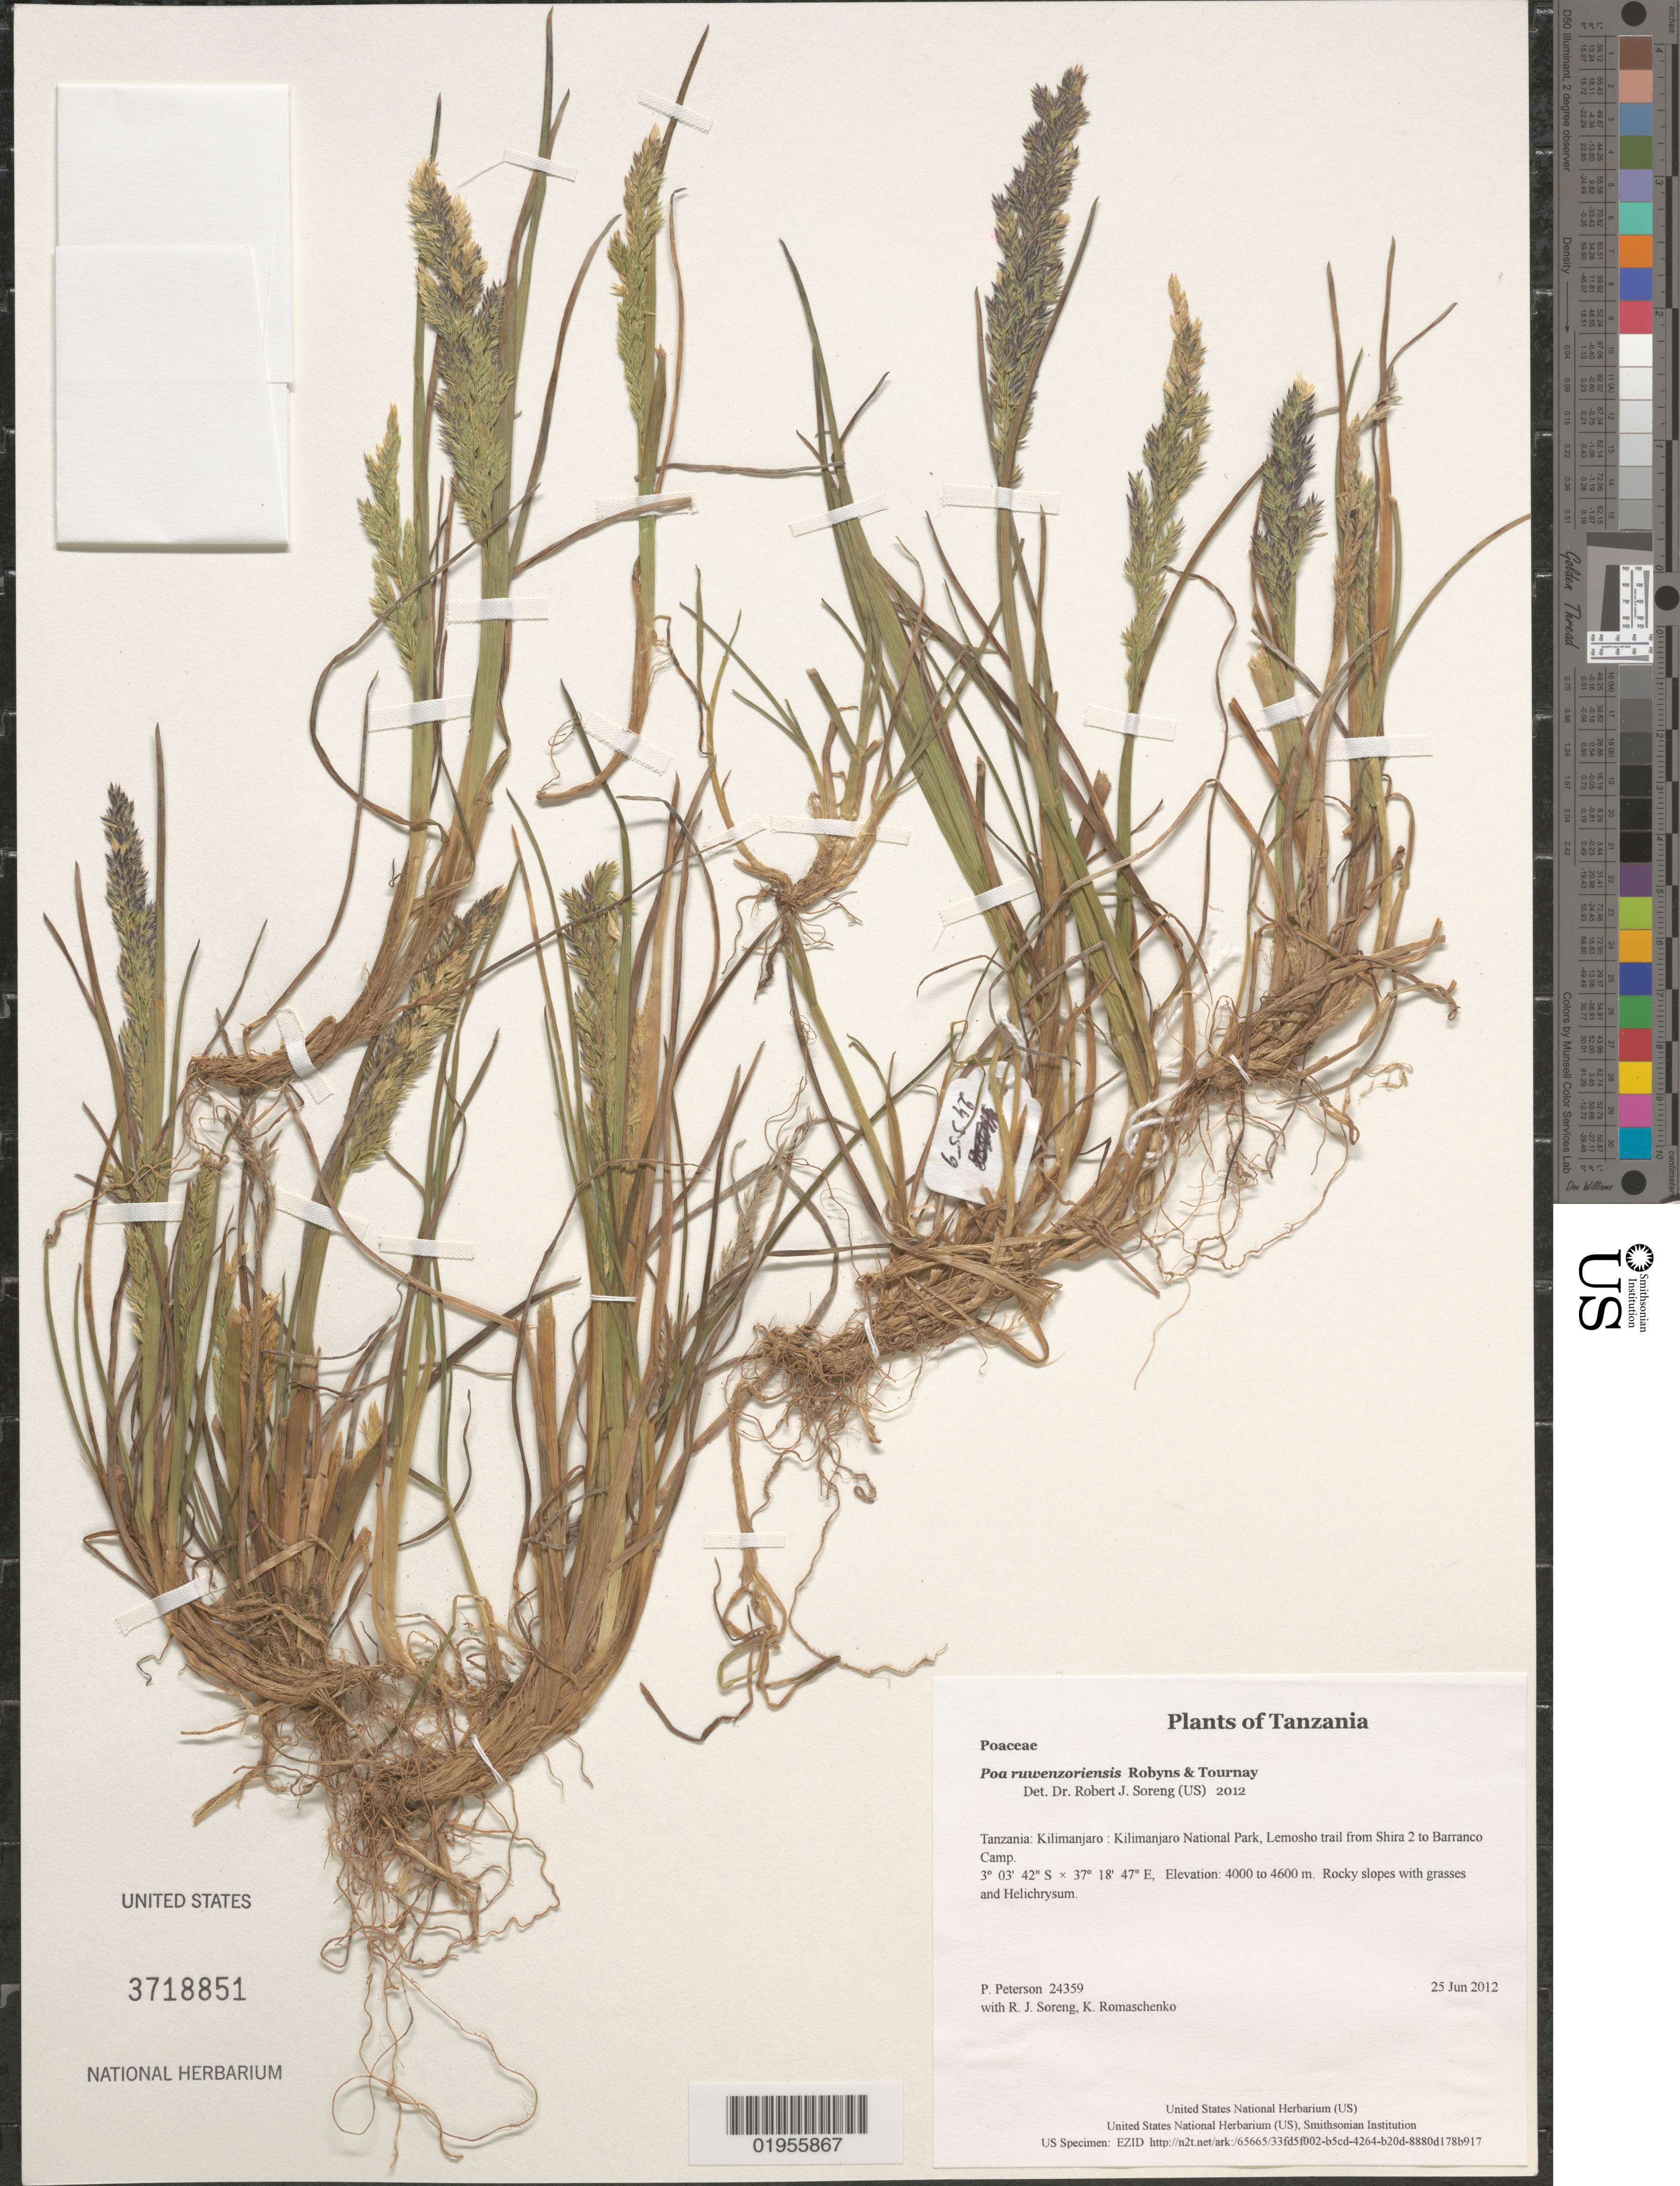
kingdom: Plantae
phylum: Tracheophyta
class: Liliopsida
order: Poales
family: Poaceae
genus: Poa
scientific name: Poa leptoclada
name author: Hochst. ex A. Rich.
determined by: Soreng, Robert J., Research Associate (BOT), Smithsonian Institution - National Museum of Natural History (UNITED STATES)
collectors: P. M. Peterson, R. J. Soreng & K. Romaschenko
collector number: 24359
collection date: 2012-06-25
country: Tanzania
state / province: Kilimanjaro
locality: Kilimanjaro National Park, Lemosho trail from Shira 2 to Barranco Camp.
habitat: Rocky slopes with Colpodium chionogeton other grasses and Helichrysum.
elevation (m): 4443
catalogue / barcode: US 3718851